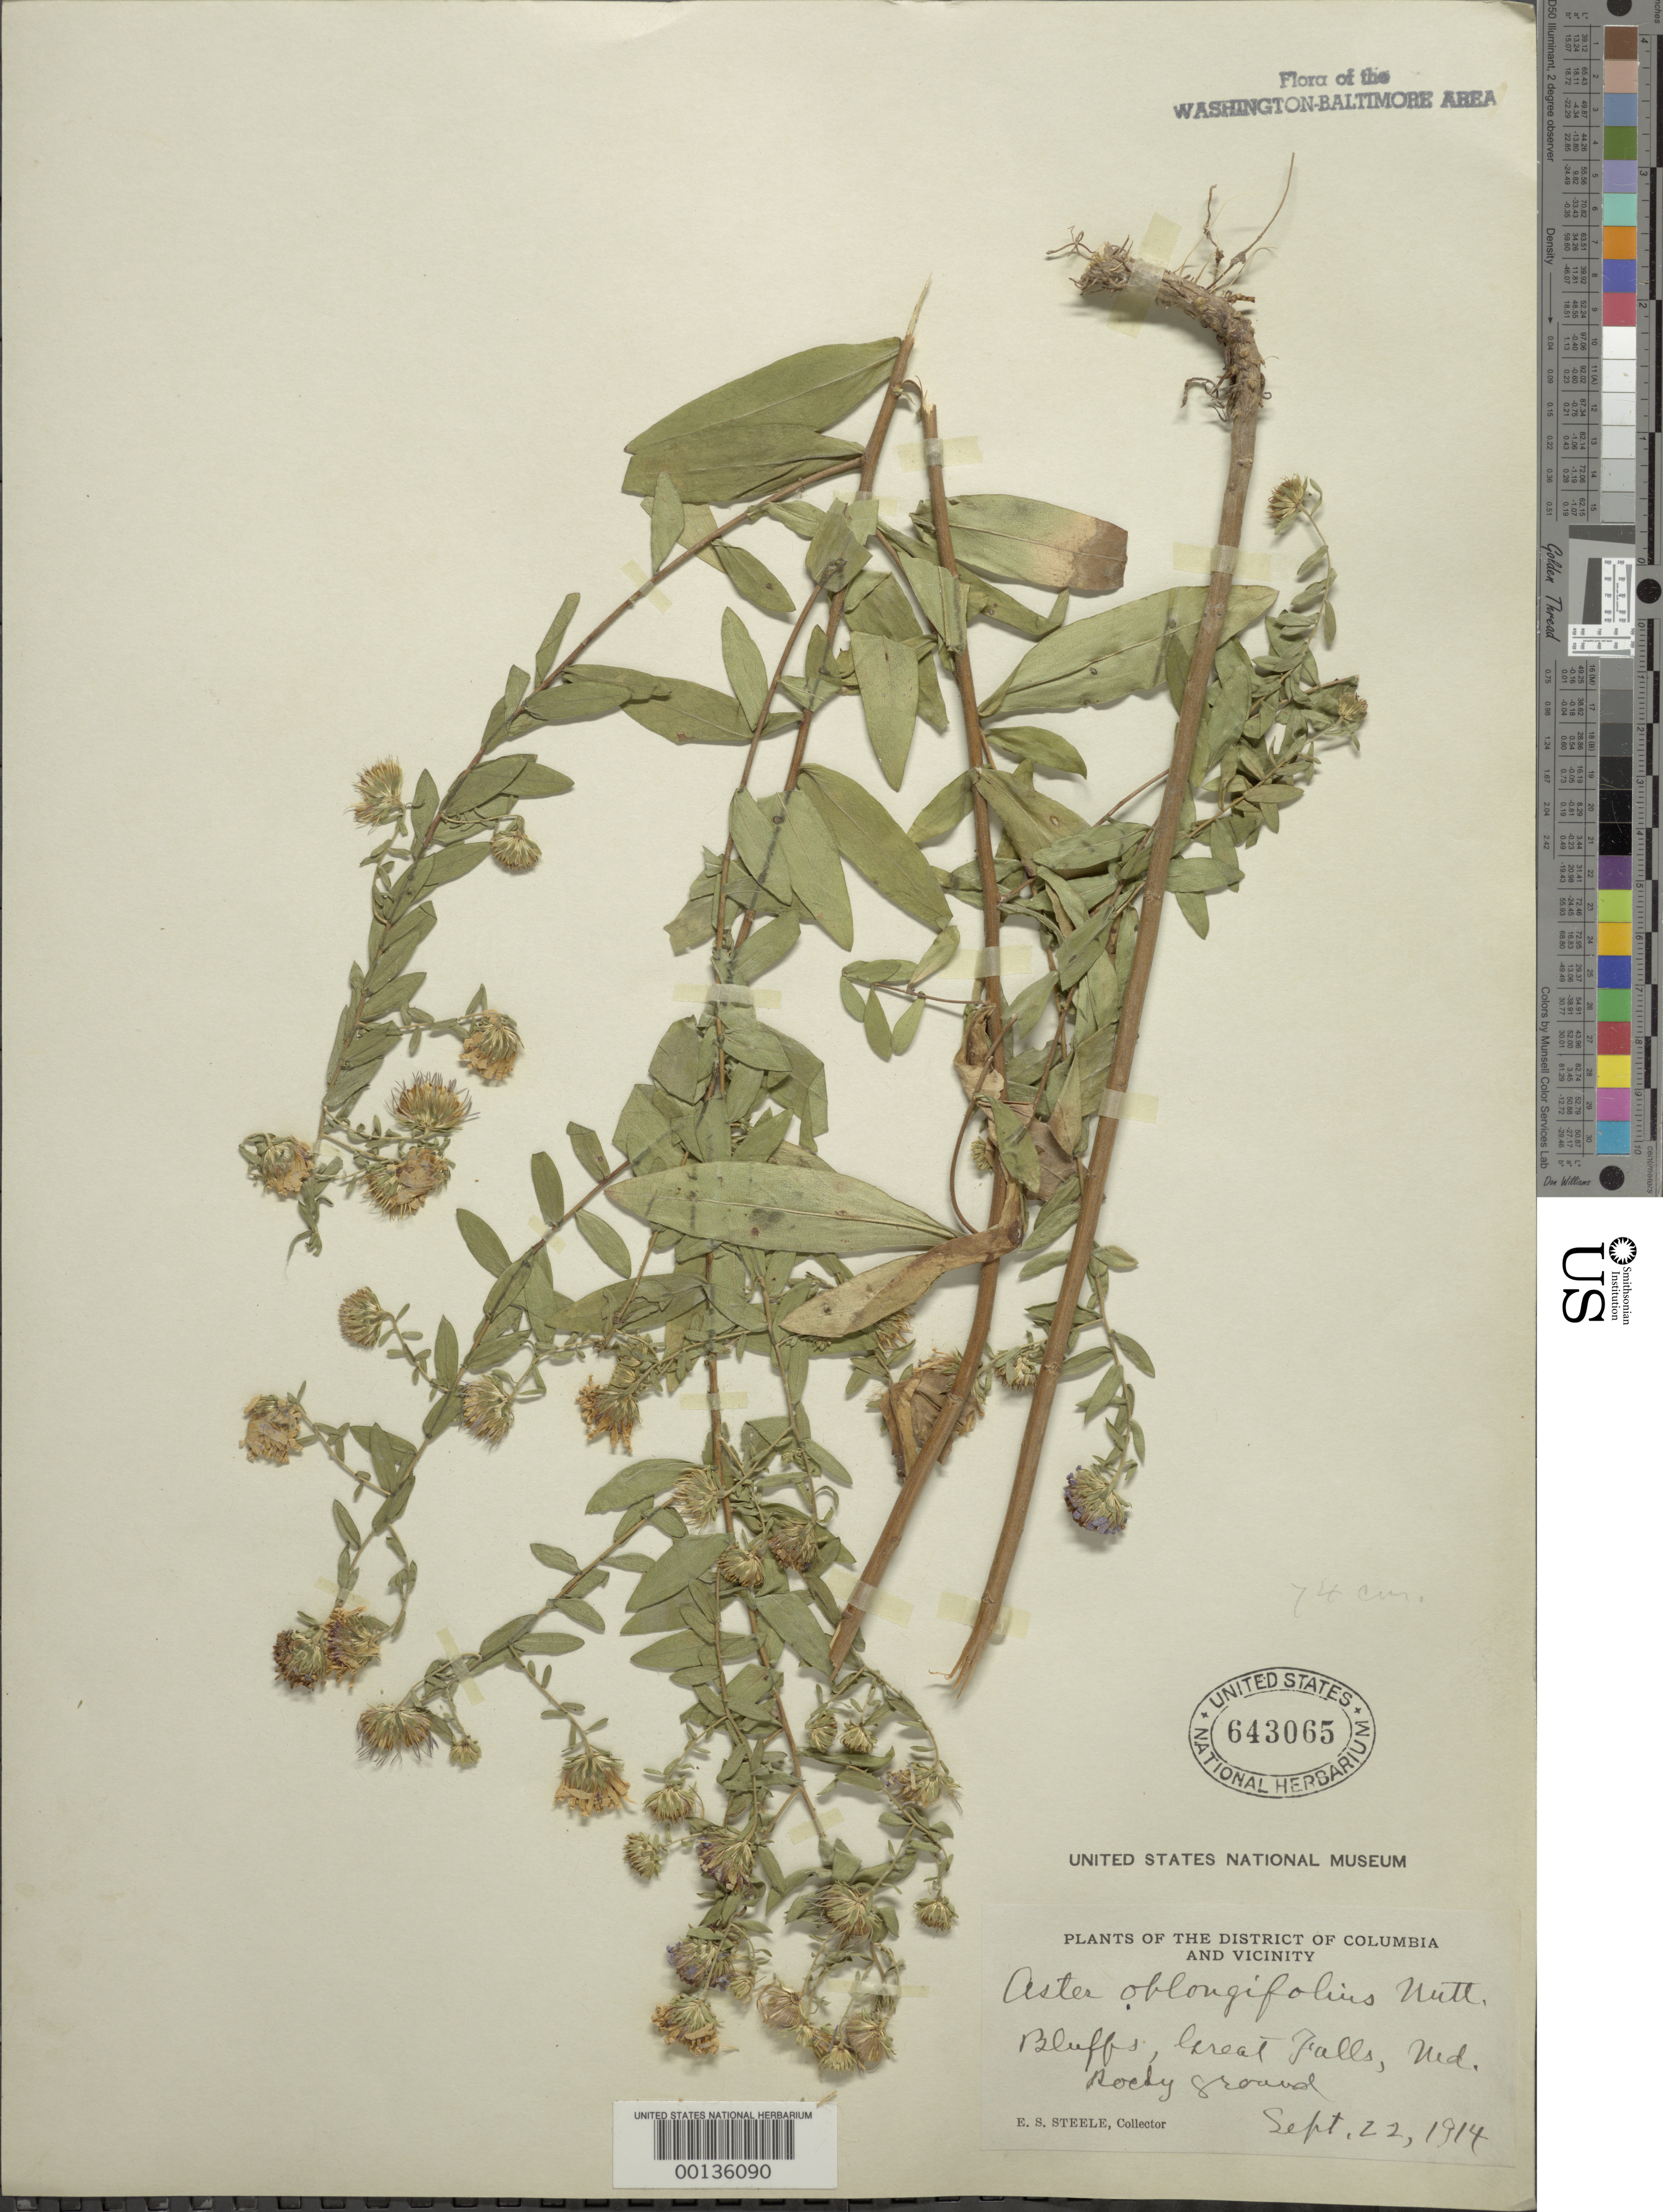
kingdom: Plantae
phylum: Tracheophyta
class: Magnoliopsida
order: Asterales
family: Asteraceae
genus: Symphyotrichum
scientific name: Symphyotrichum oblongifolium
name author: (Nutt.) G.L. Nesom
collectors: E. Steele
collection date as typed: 22 Sep 1914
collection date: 1914-09-22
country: United States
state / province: Maryland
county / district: Montgomery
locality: Great Falls C. & O. Canal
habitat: Bluffs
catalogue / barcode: US 643065